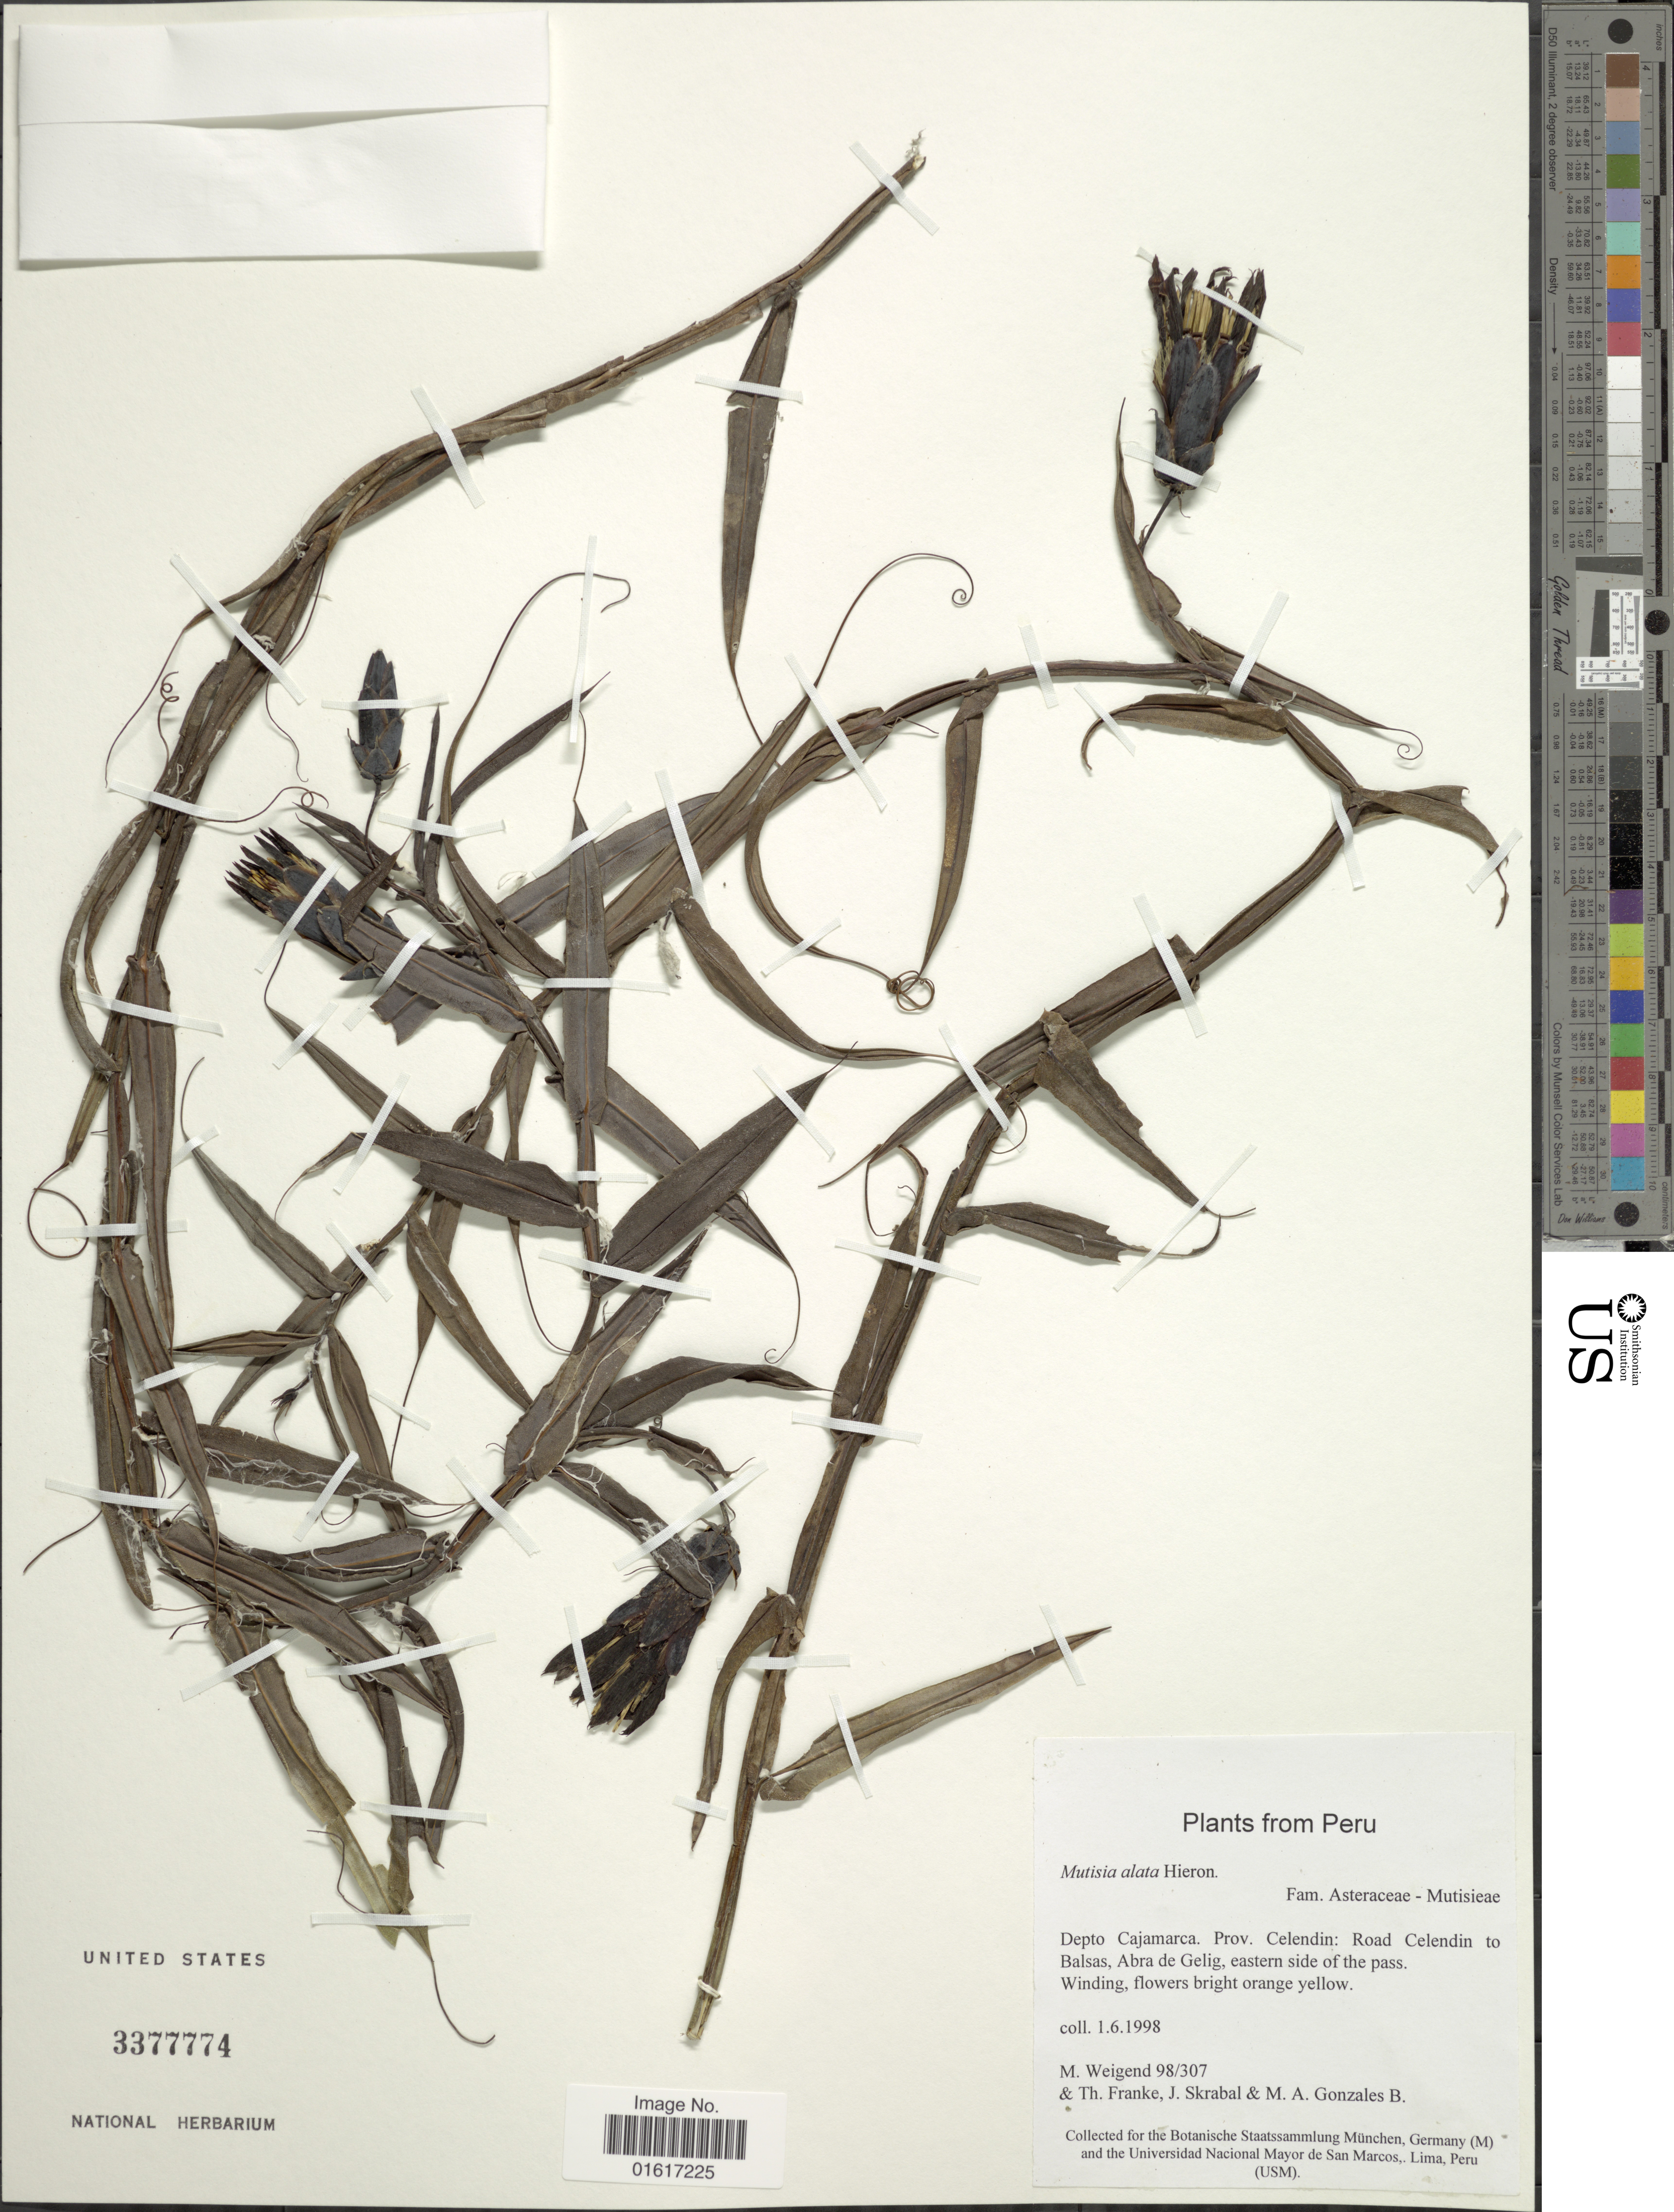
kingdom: Plantae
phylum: Tracheophyta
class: Magnoliopsida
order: Asterales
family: Asteraceae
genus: Mutisia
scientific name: Mutisia alata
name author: Hieron.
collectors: M. Weigend, T. Franke, J. Skrabal & M. A. Gonzales B.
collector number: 98/307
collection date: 1998-06-01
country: Peru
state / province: Cajamarca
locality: Prov. Celendin: Road Celendin to Balsas, Abra de Gelig, eastern side of the pass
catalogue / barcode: US 3377774